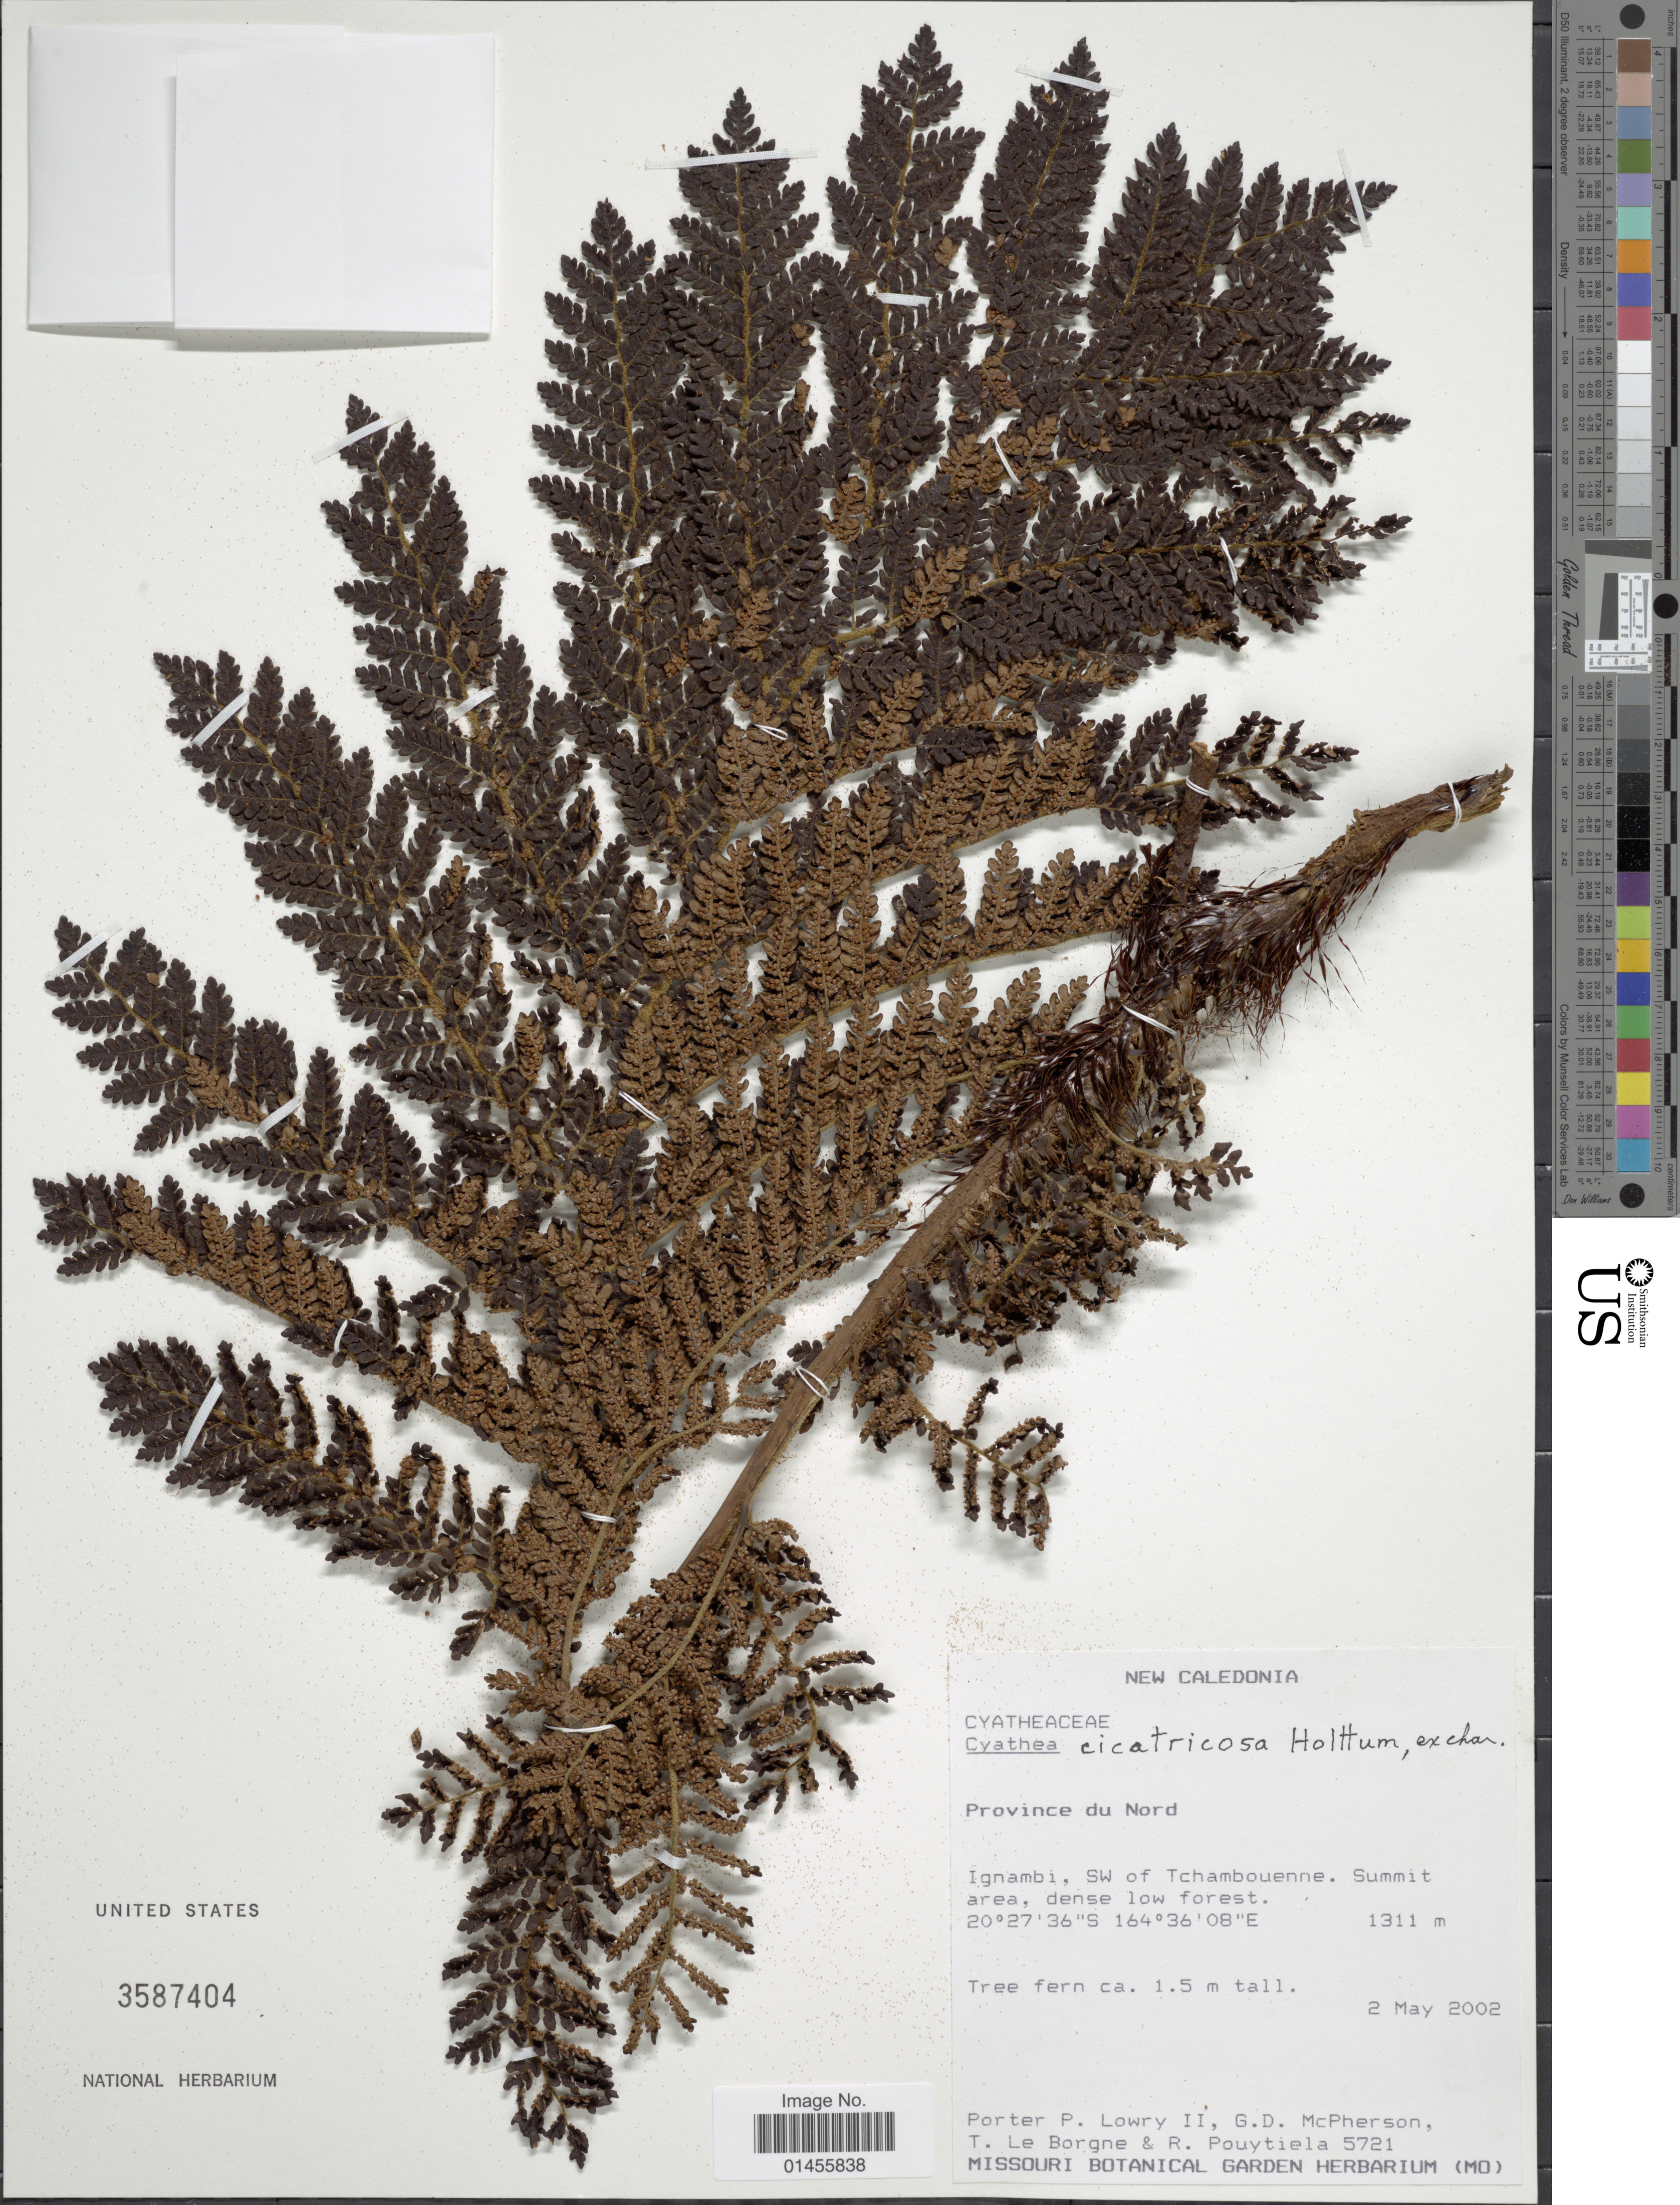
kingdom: Plantae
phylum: Tracheophyta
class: Polypodiopsida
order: Cyatheales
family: Cyatheaceae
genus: Alsophila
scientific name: Alsophila cicatricosa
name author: (Holttum) R.M. Tryon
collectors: P. P. Lowry, G. D. McPherson, T. Le Borgne & R. Poutiela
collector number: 5721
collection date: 2002-05-02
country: New Caledonia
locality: Ignambi, SW of Tchambouenne. Summit area, dense low forest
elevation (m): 1311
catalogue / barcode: US 3587404